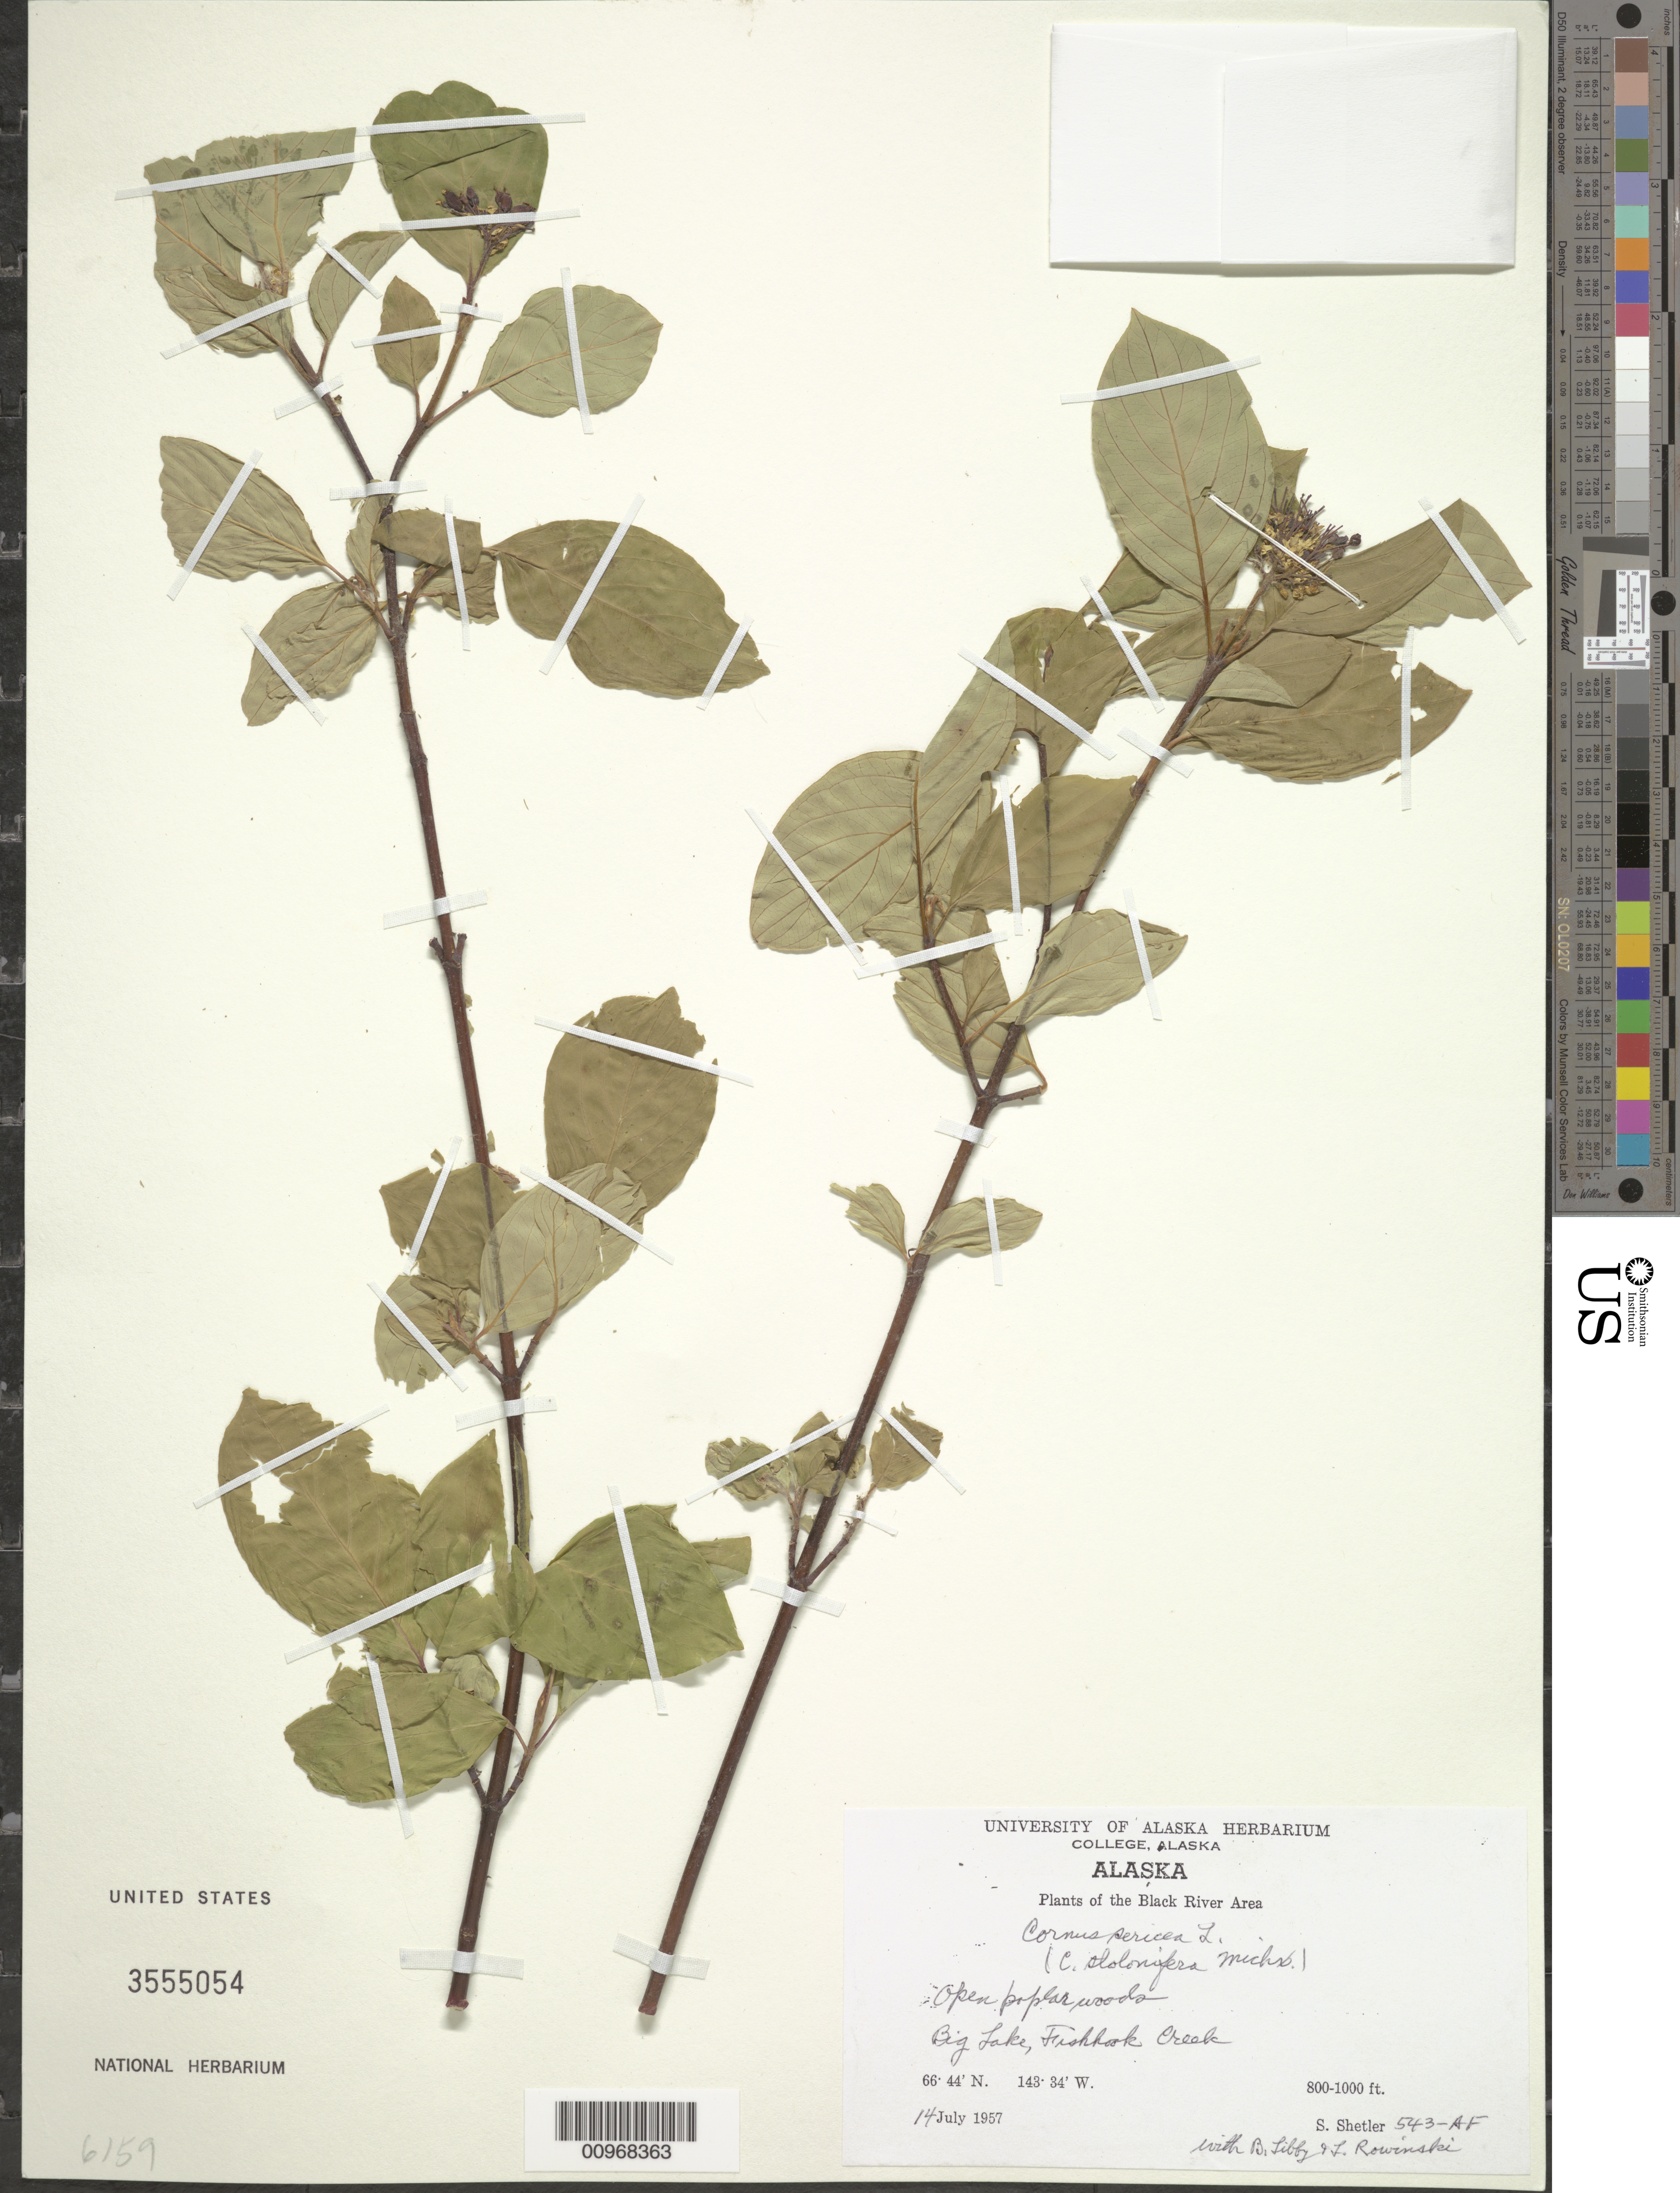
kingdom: Plantae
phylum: Tracheophyta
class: Magnoliopsida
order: Cornales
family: Cornaceae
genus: Cornus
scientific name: Cornus sericea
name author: L.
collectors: S. Shetler, B. Libby & L. Rowinski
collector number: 543-AF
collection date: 1957-07-14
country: United States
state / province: Alaska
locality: Black River Area. Big Lake, Fishhook Creek.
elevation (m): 244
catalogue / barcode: US 3555054